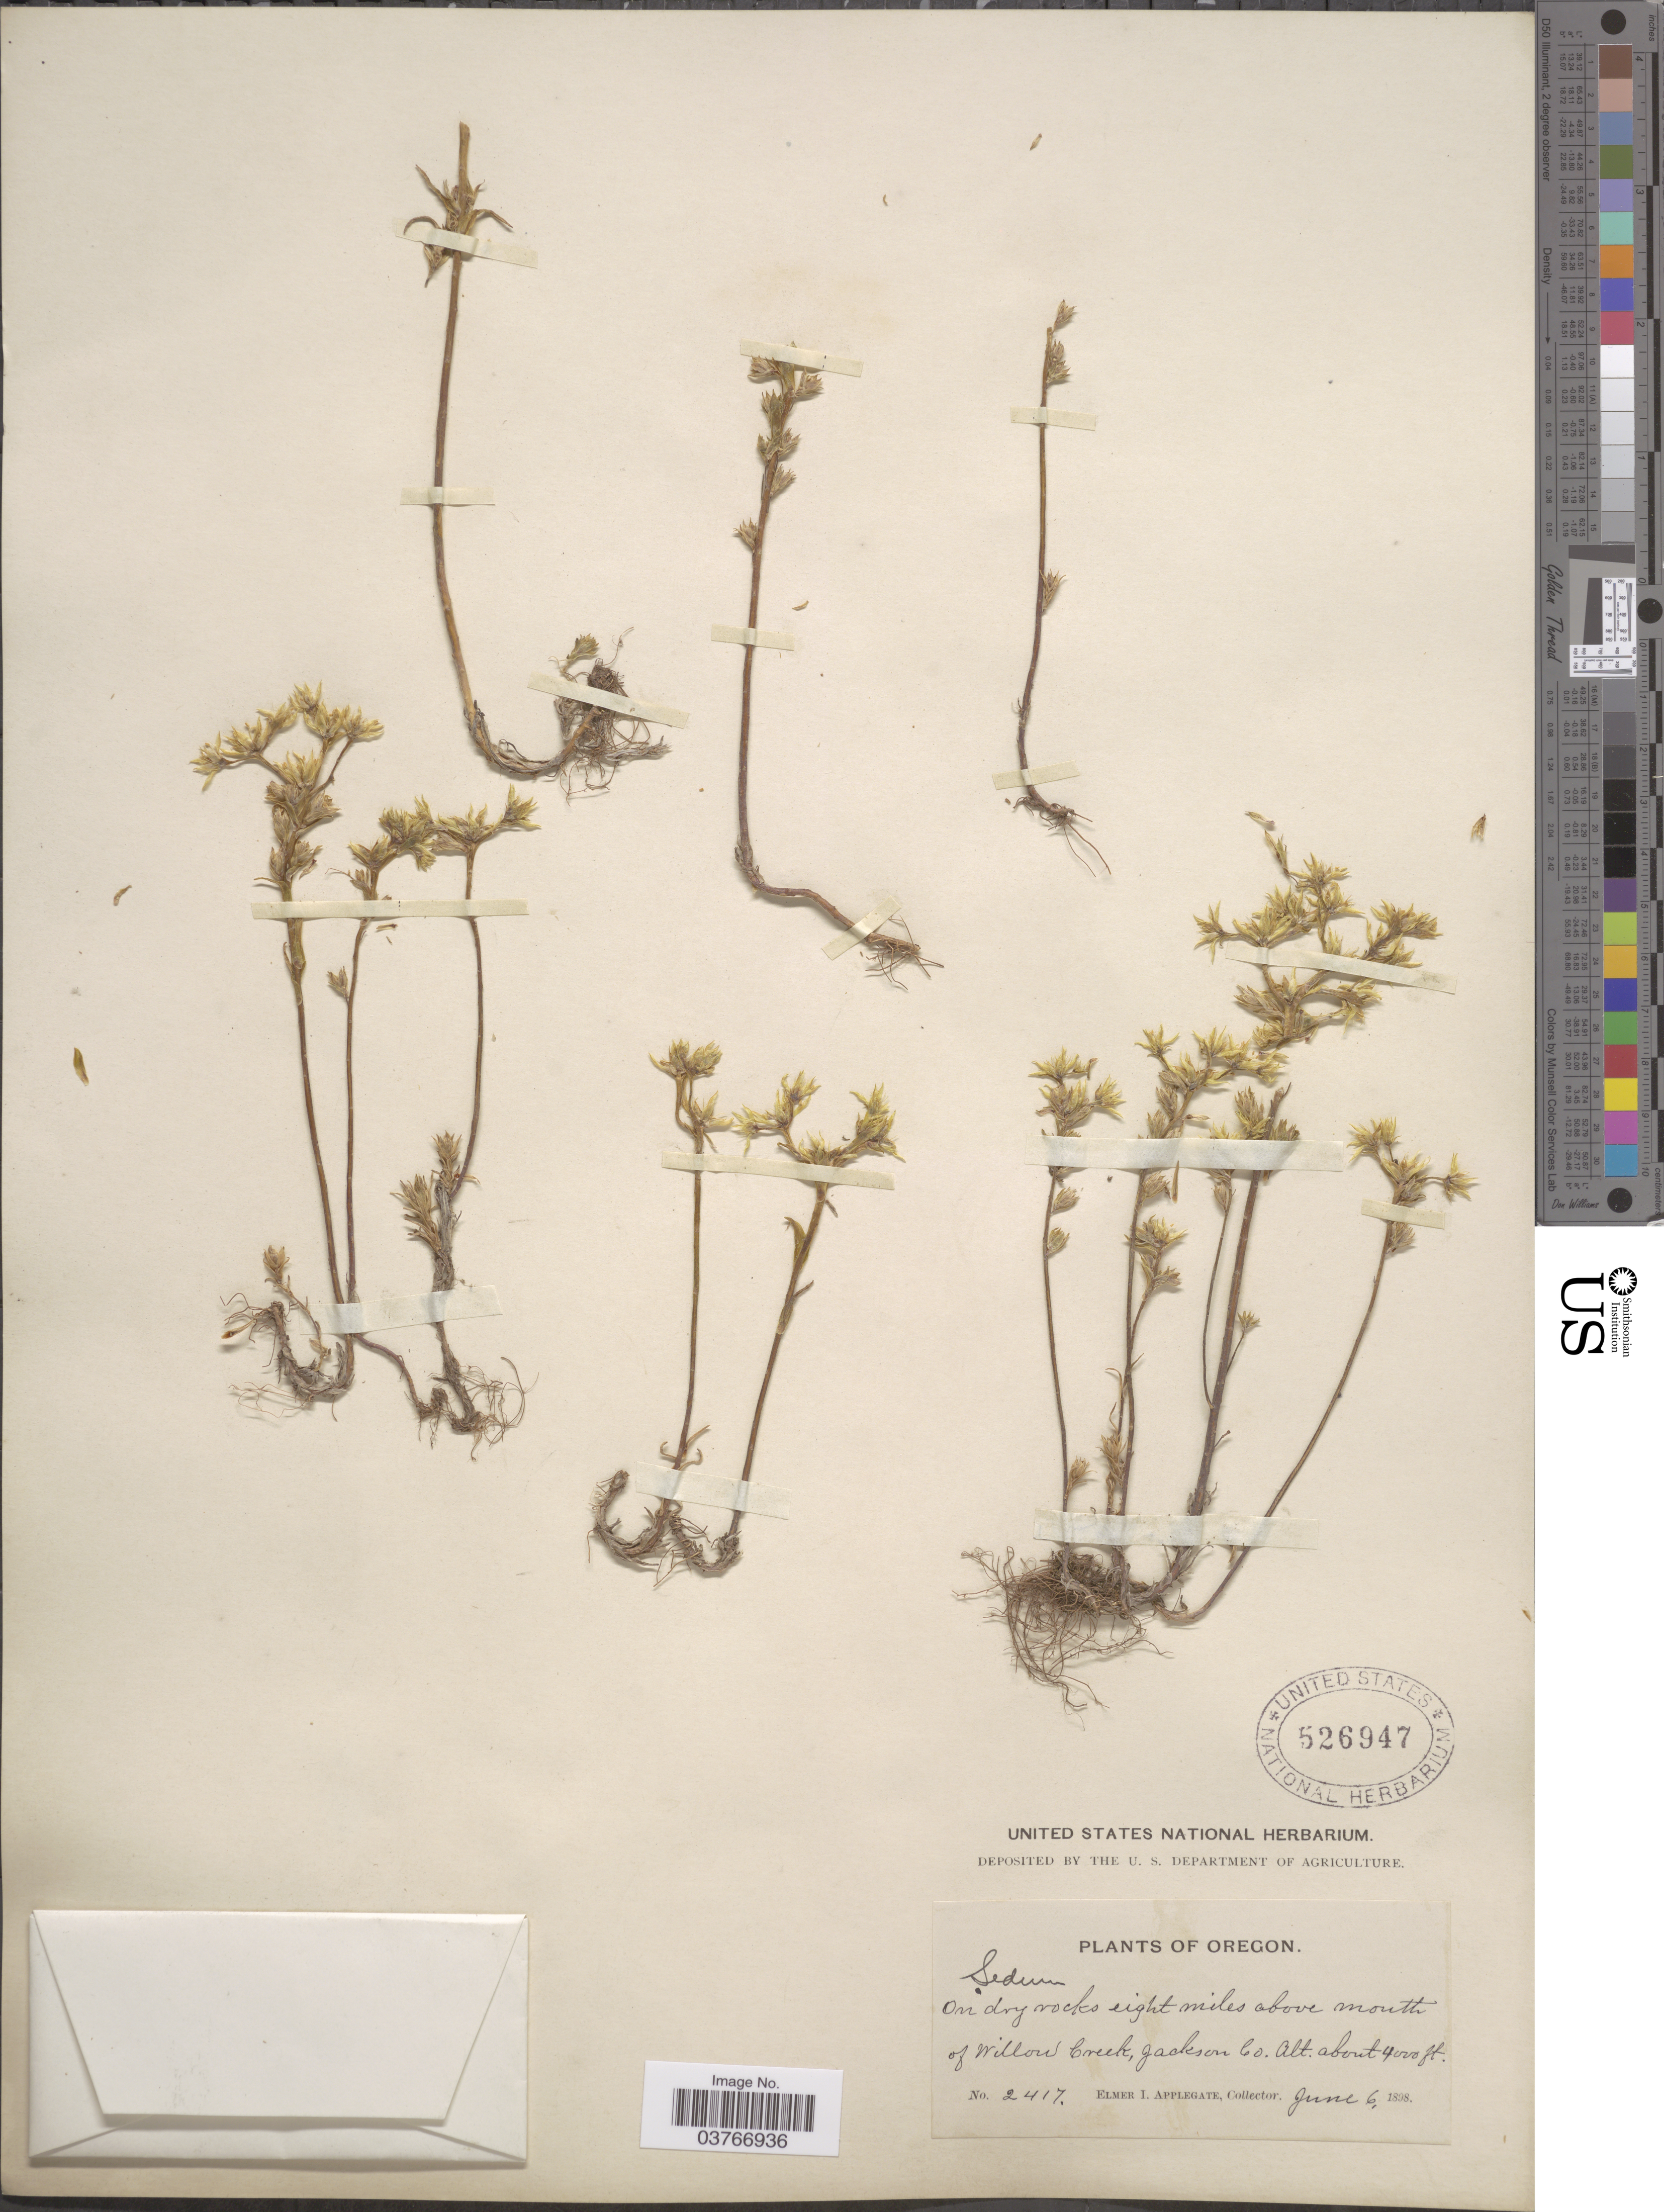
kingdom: Plantae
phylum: Tracheophyta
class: Magnoliopsida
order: Saxifragales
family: Crassulaceae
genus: Sedum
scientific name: Sedum sp.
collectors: E. I. Applegate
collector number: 2417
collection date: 1898-06-06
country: United States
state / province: Oregon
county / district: Jackson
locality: On dry rocks eight miles above mouth of Willow Creek, Jackson Co.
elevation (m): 1219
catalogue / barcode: US 526947